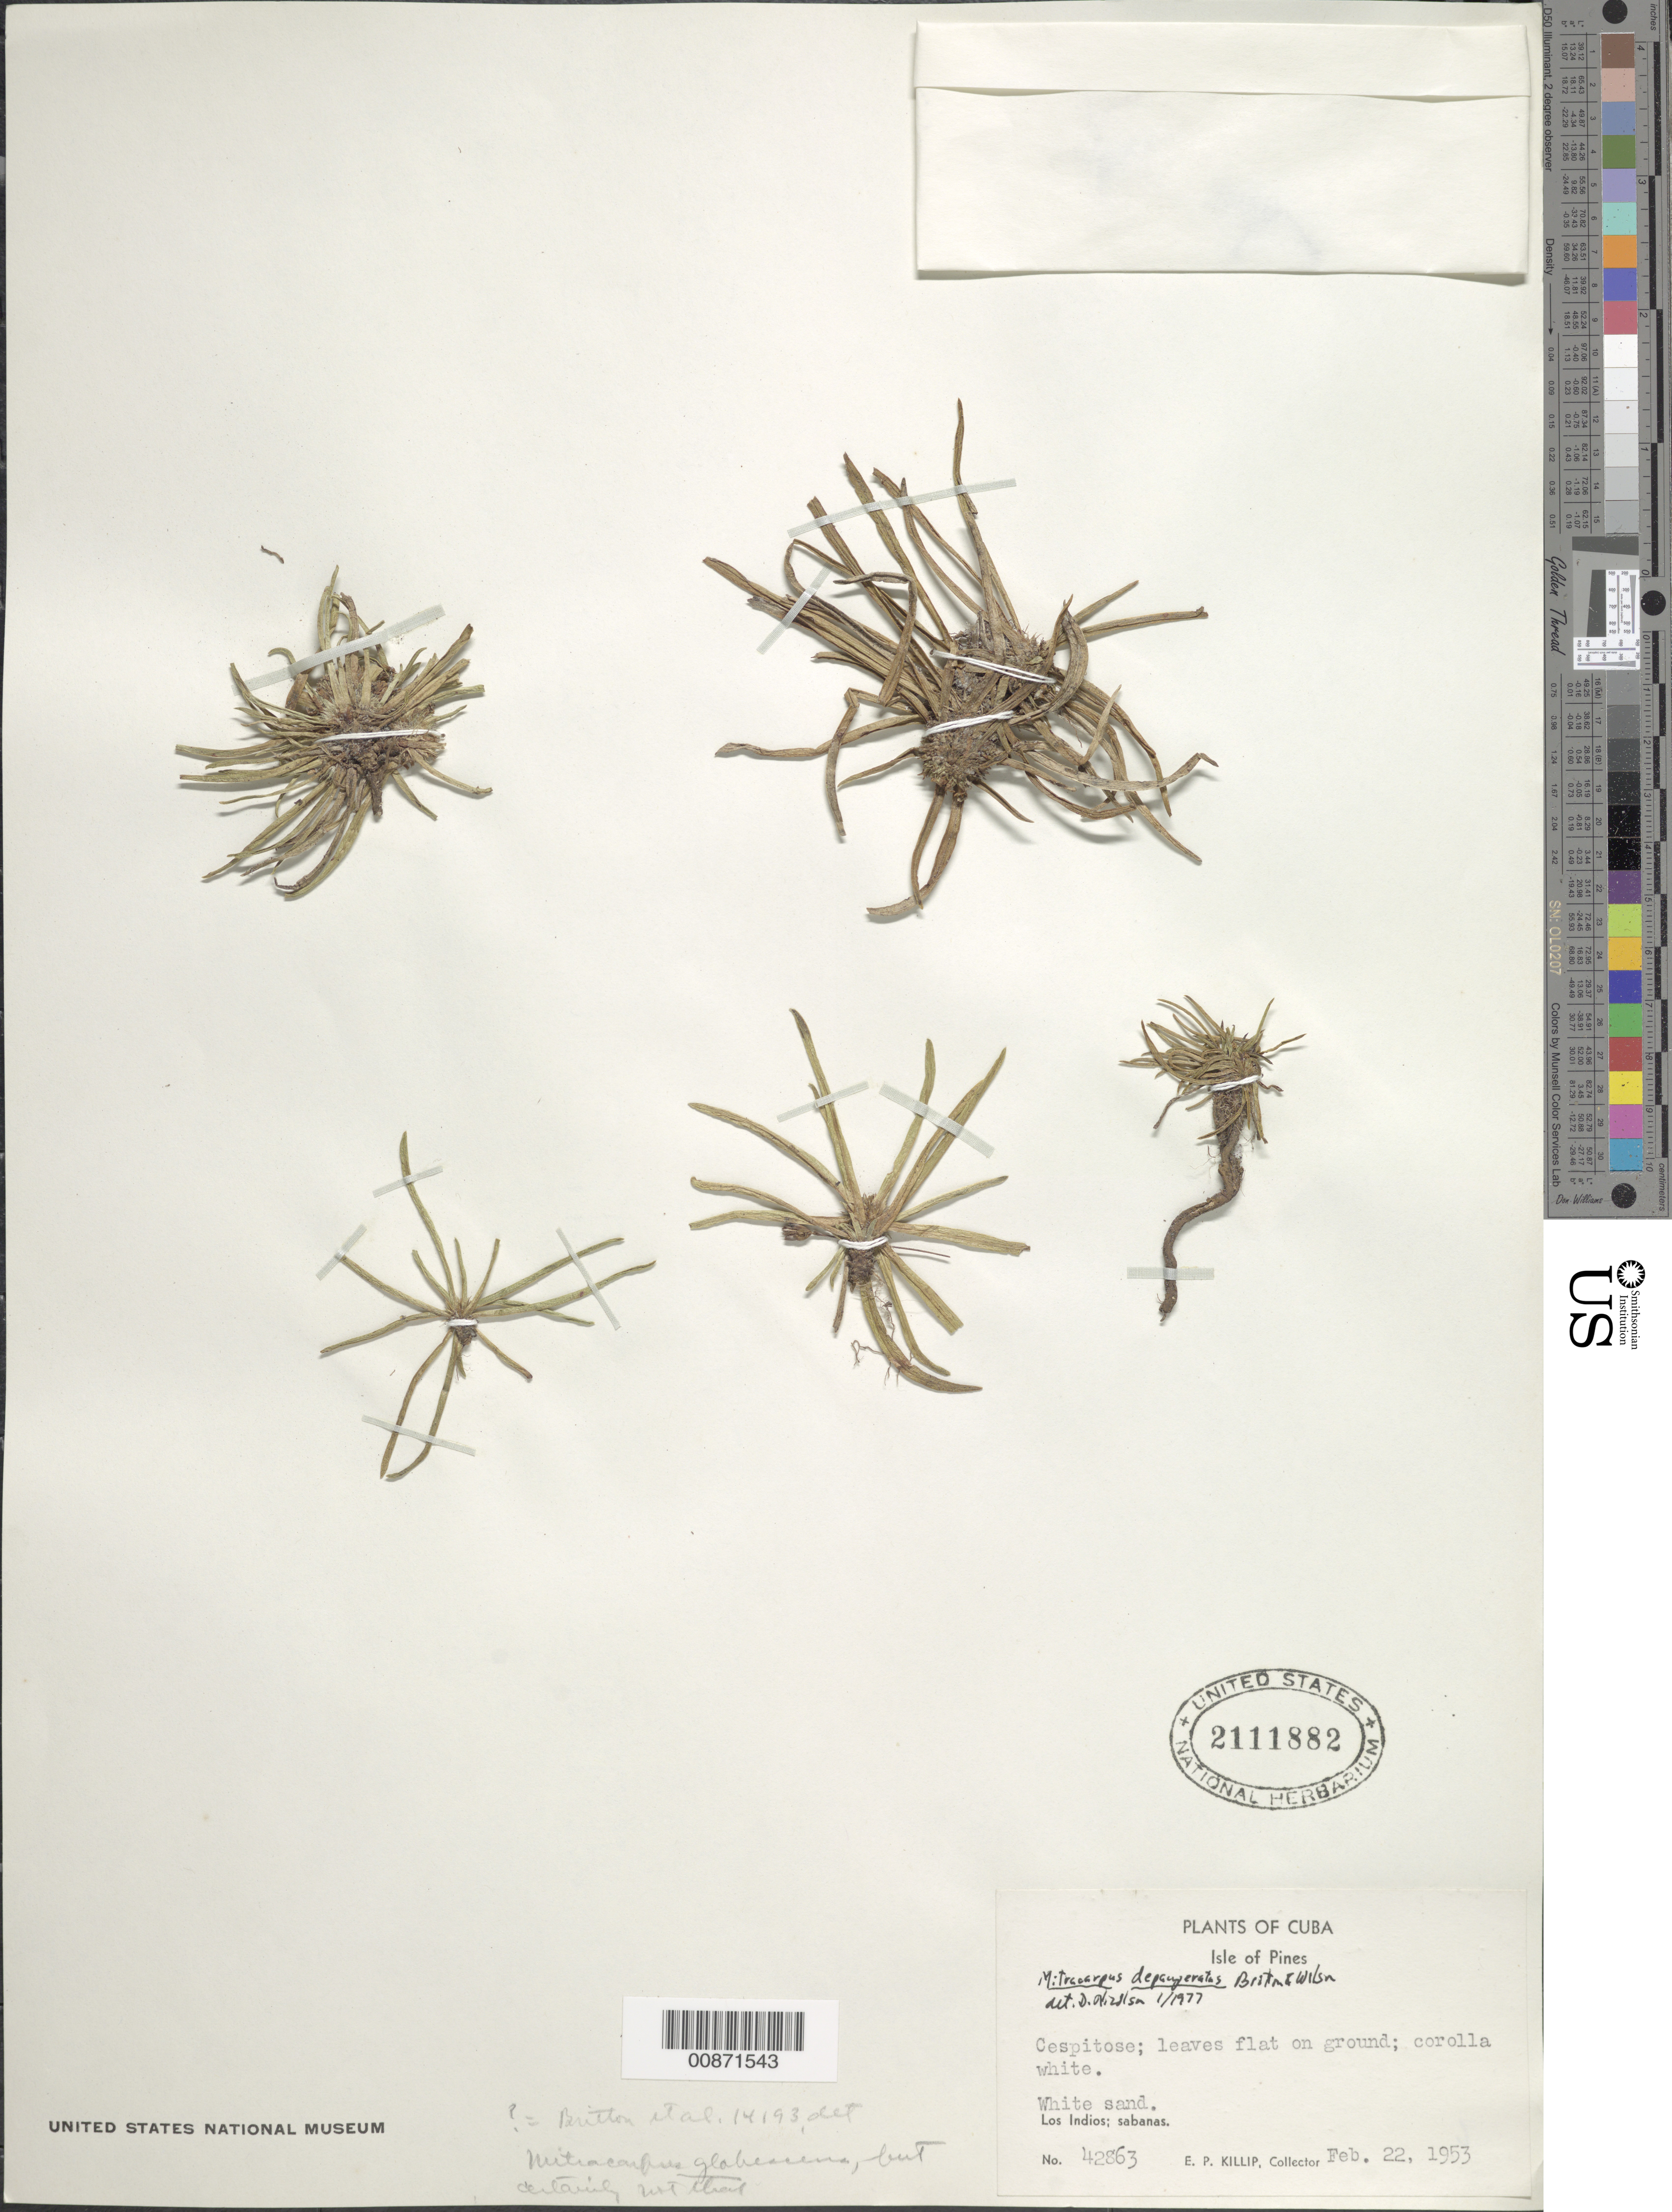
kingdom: Plantae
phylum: Tracheophyta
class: Magnoliopsida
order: Gentianales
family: Rubiaceae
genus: Mitracarpus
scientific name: Mitracarpus depauperatus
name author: Britton & P. Wilson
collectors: E. P. Killip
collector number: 42863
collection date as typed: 22 Feb 1953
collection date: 1953-02-22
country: Cuba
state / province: Isla de La Juventud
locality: Los Indios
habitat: White-sand savannas; Pl. w lvs. flat on ground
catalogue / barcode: US 2111882